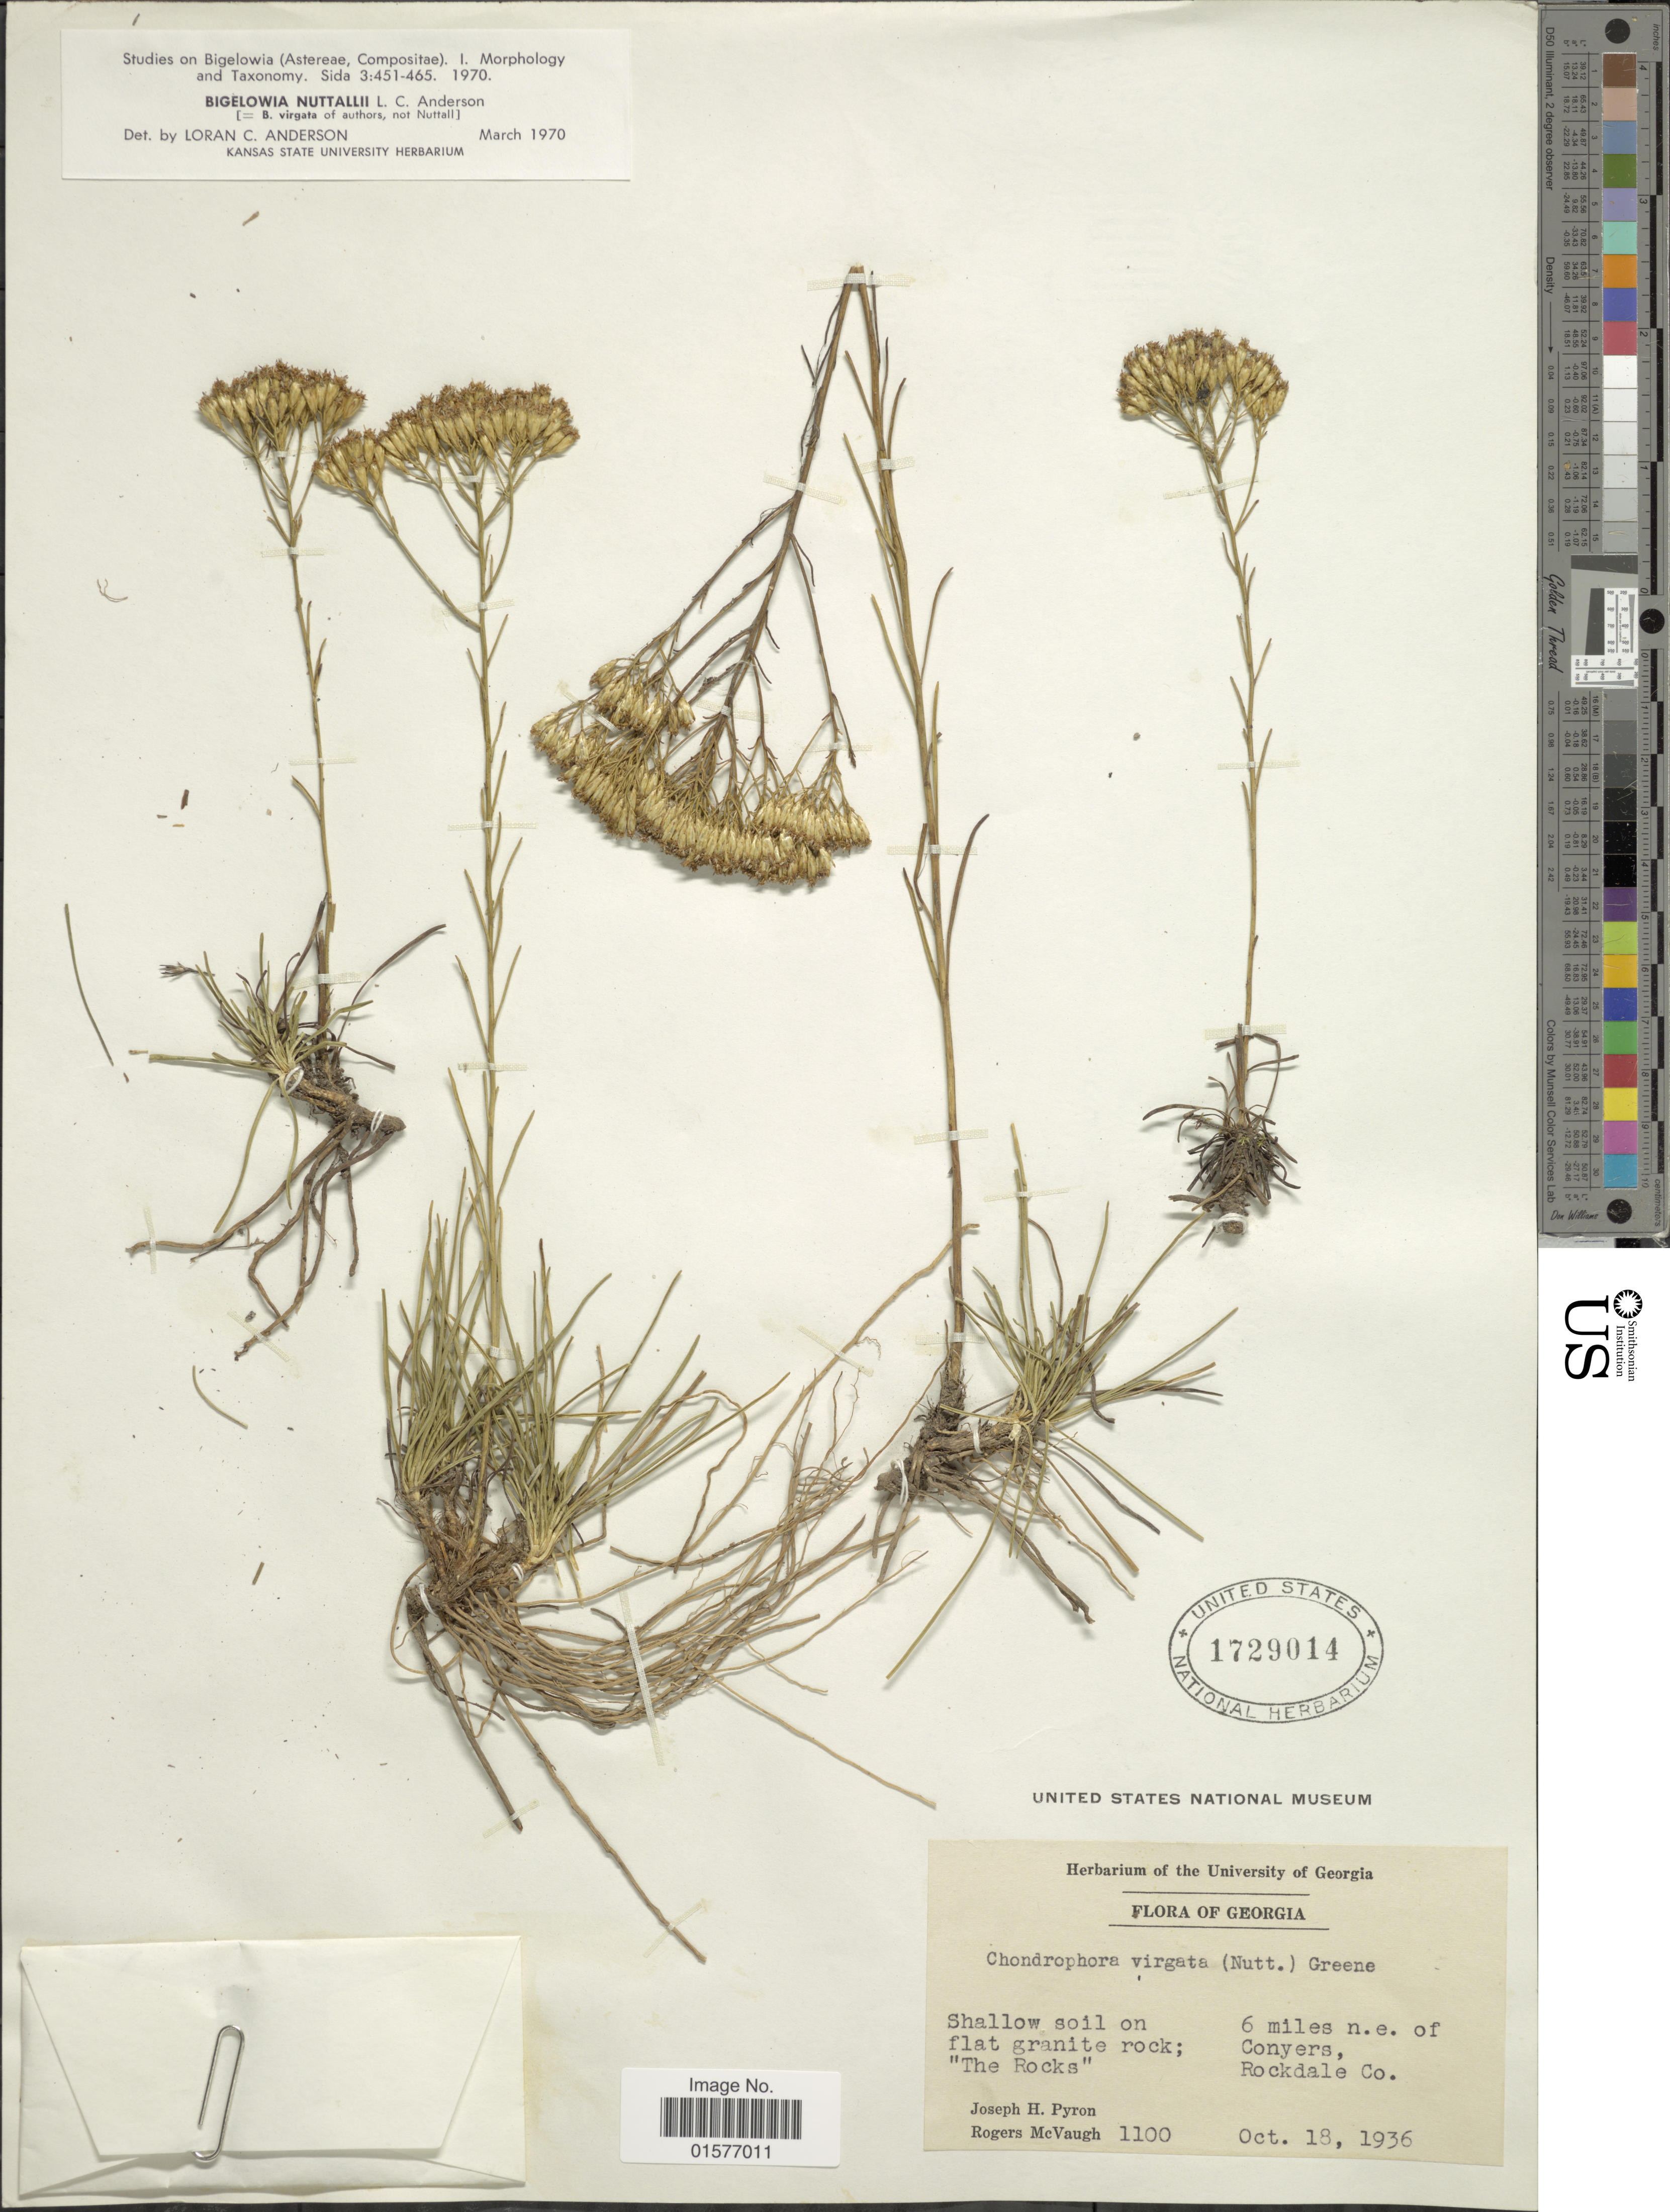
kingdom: Plantae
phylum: Tracheophyta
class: Magnoliopsida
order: Asterales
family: Asteraceae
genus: Bigelowia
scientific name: Bigelowia nuttallii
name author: L.C. Anderson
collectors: J. H. Pyron & R. McVaugh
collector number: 1100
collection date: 1936-10-18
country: United States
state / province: Georgia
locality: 3 miles n.e. of Conyers, Rockdale Co.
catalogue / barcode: US 1729014